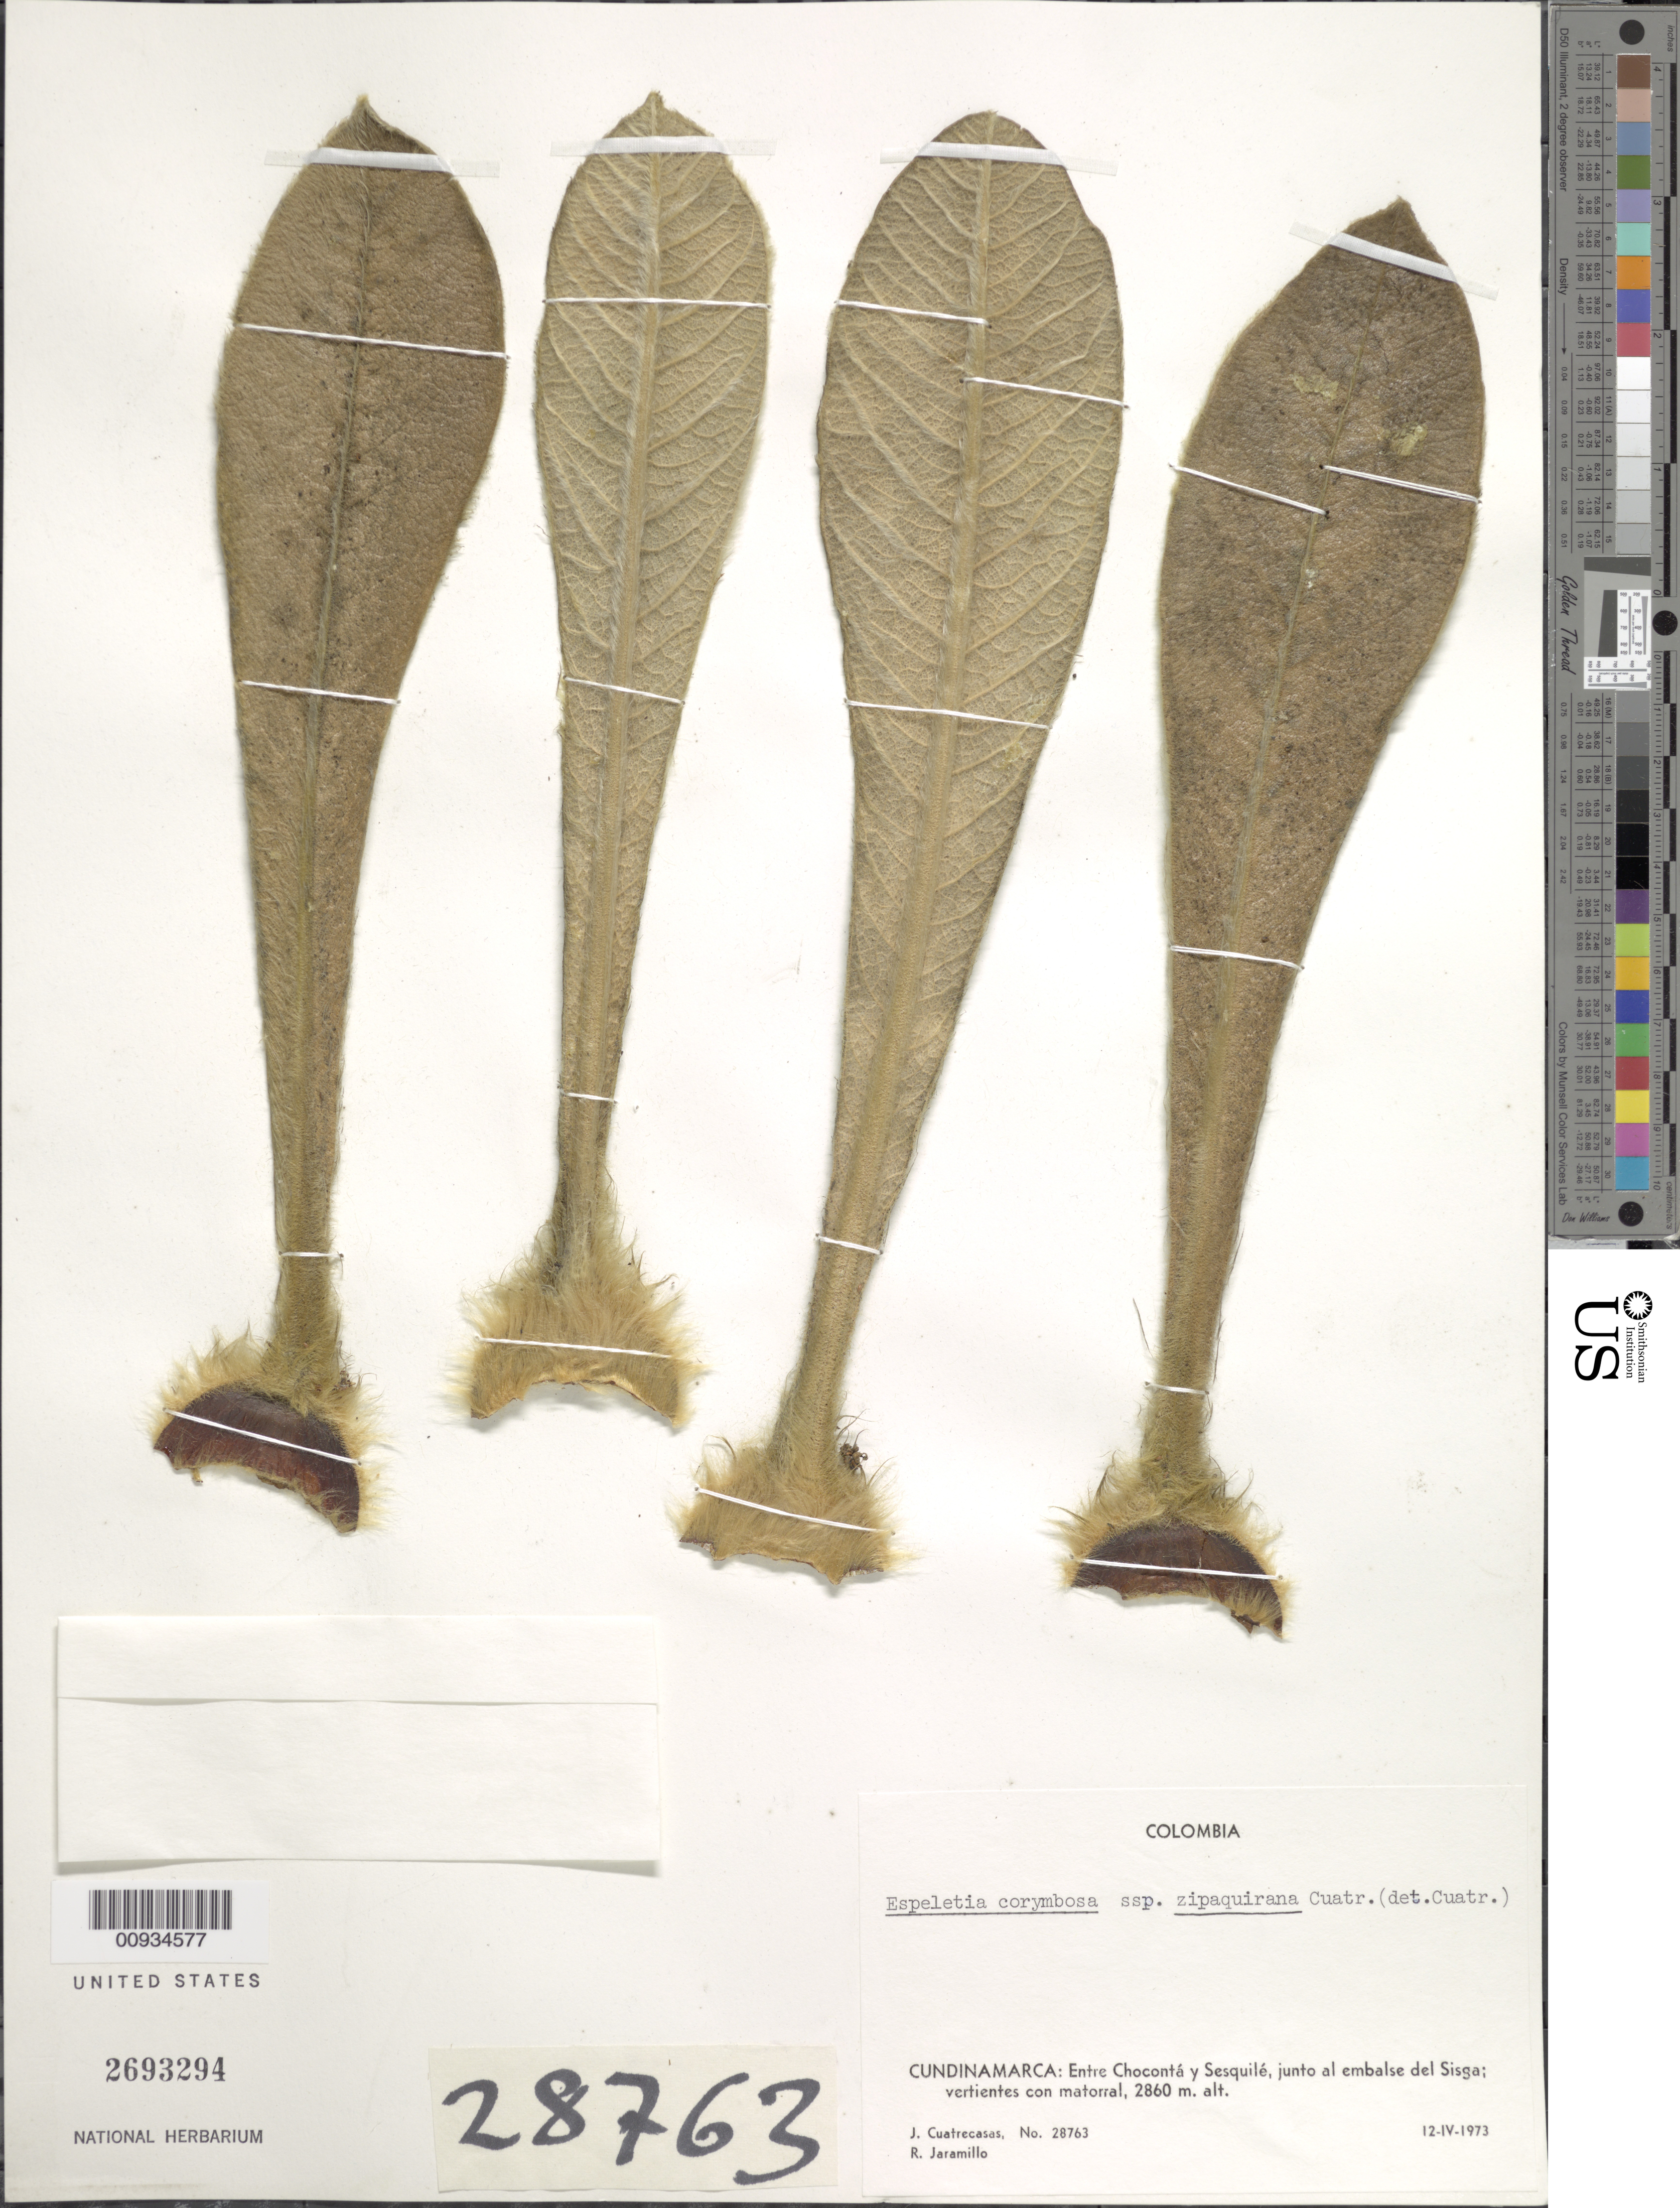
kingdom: Plantae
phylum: Tracheophyta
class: Magnoliopsida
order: Asterales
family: Asteraceae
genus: Espeletiopsis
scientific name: Espeletiopsis corymbosa subsp. zipaquirana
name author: (Cuatrec.) Cuatrec.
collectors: J. Cuatrecasas & R. Jaramillo M.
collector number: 28763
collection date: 1973-04-12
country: Colombia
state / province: Cundinamarca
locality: Entre Choconta y Sesquile, junto el embalse del Sisga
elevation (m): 2860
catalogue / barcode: US 2693294